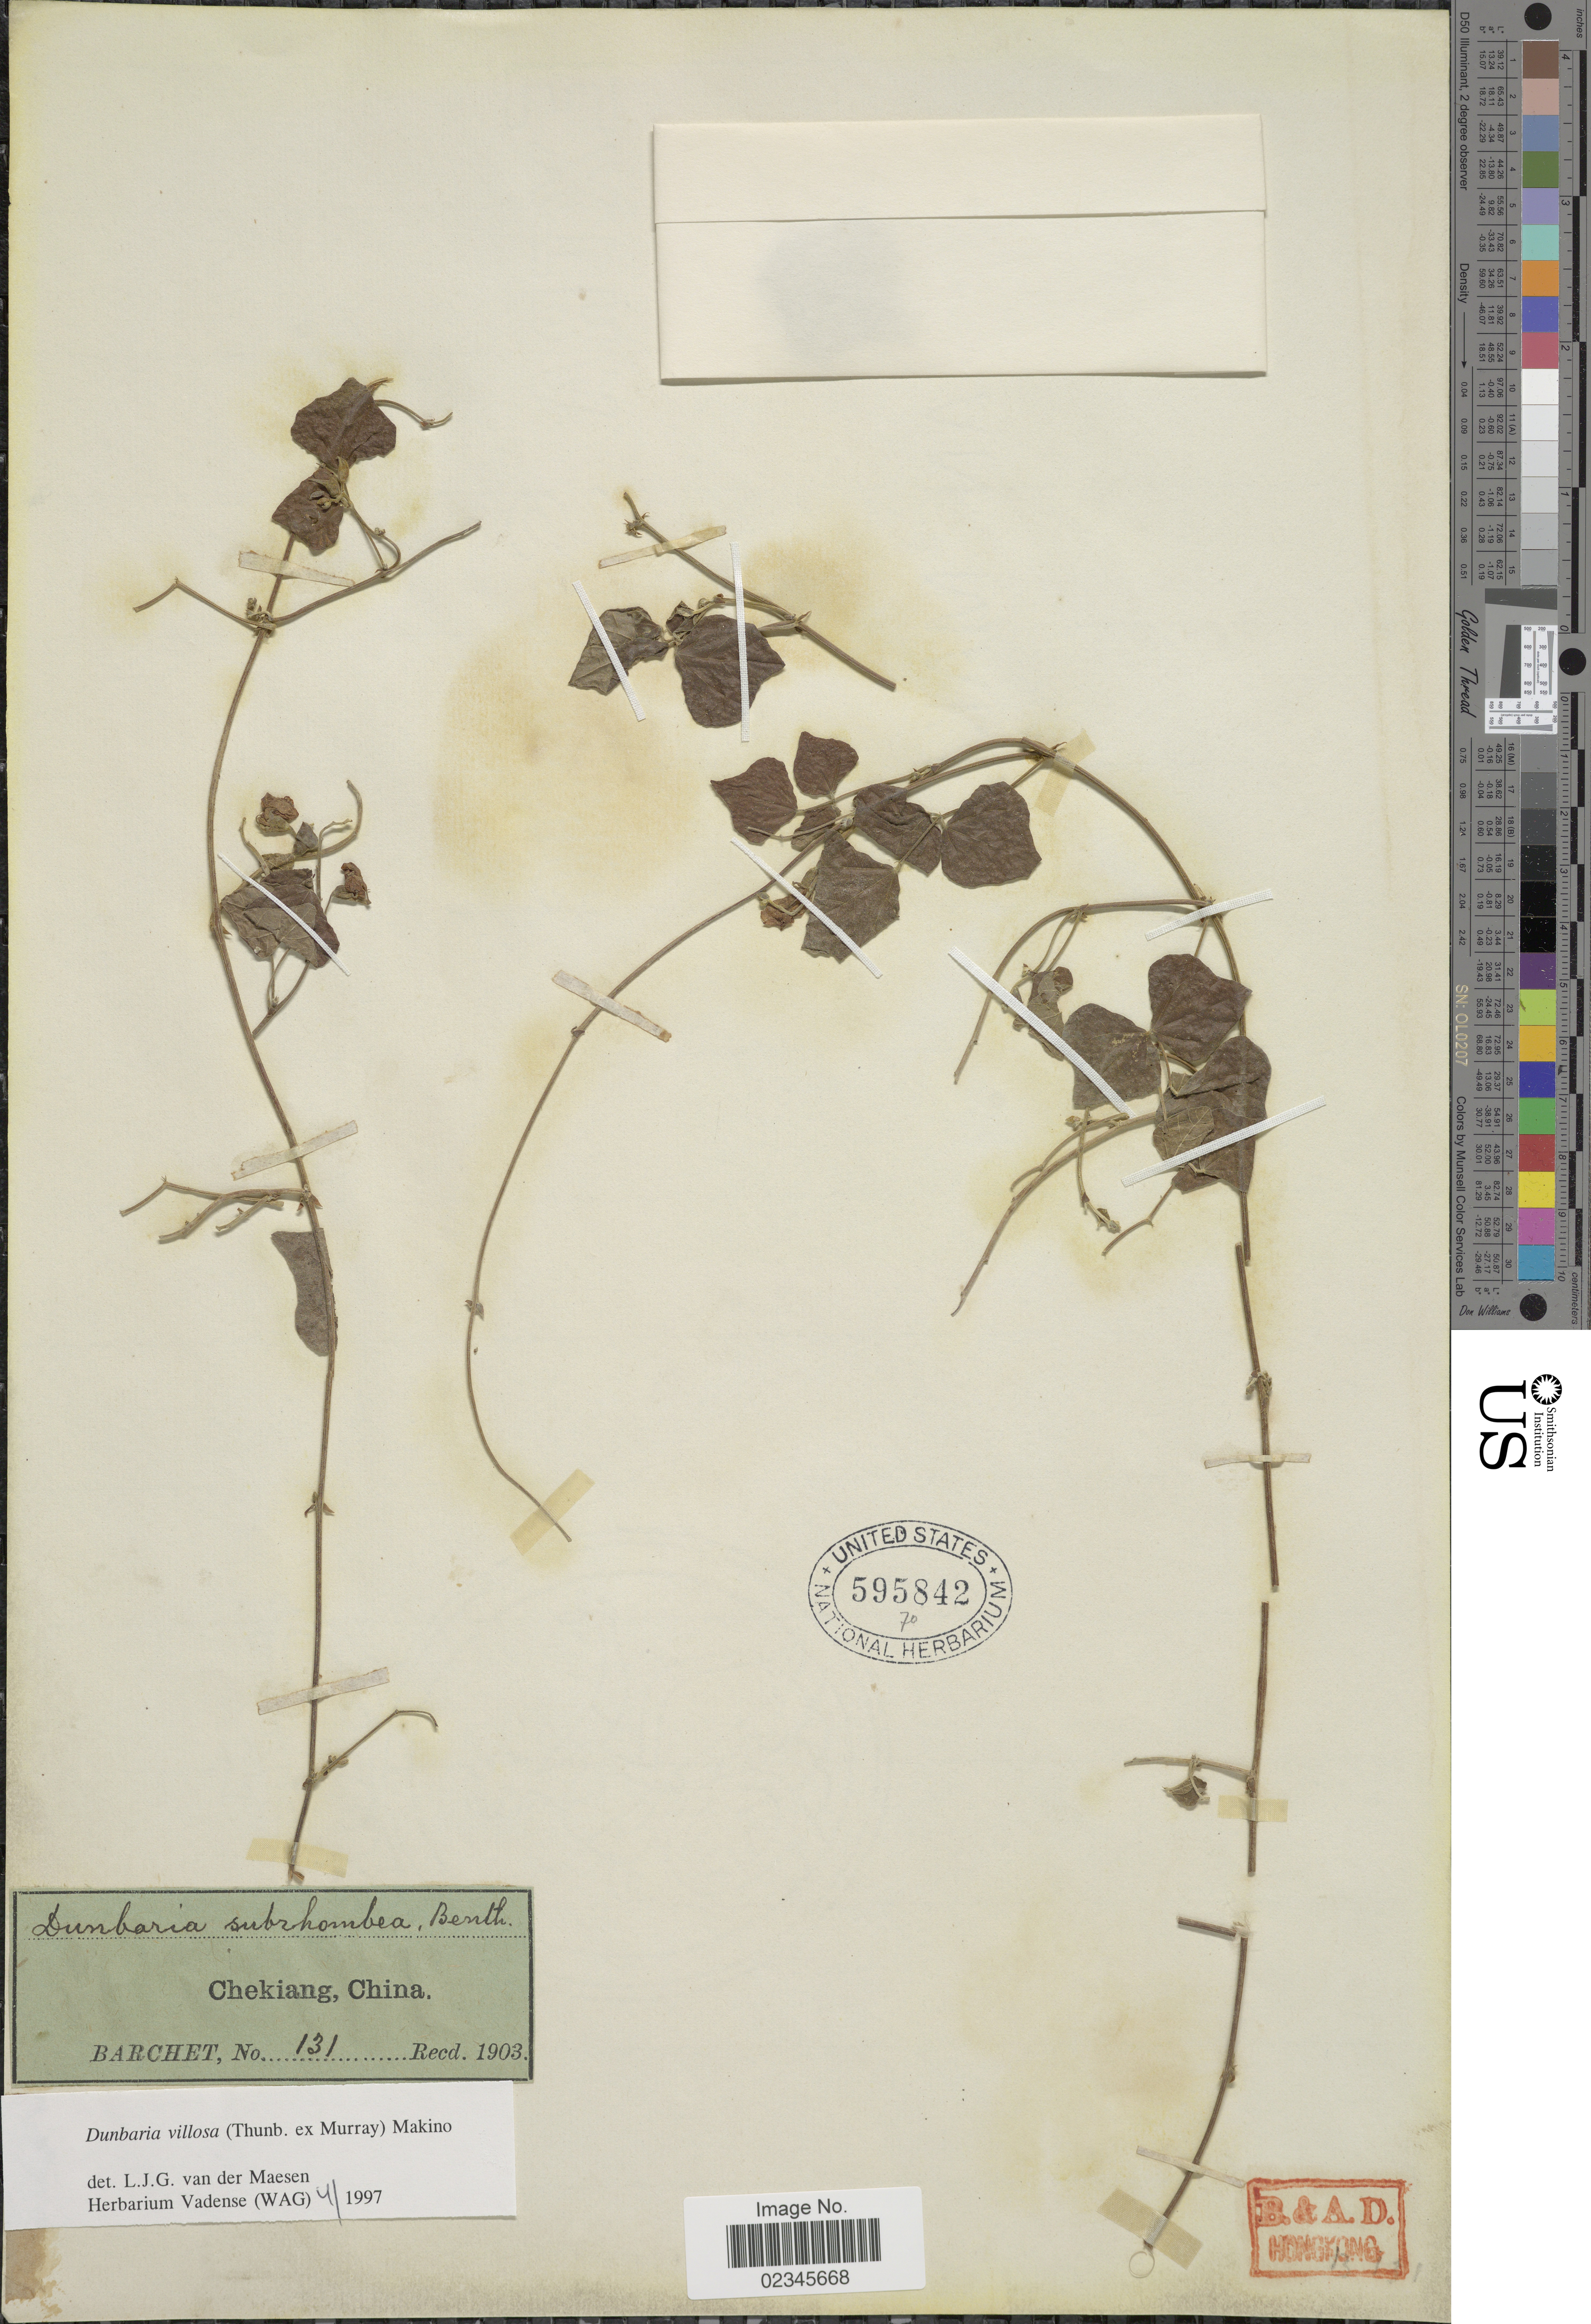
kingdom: Plantae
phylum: Tracheophyta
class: Magnoliopsida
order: Fabales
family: Fabaceae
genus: Dunbaria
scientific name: Dunbaria villosa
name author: (Thunb.) Makino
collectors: Barchet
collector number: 131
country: China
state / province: Zhejiang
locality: Chekiang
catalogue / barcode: US 595842